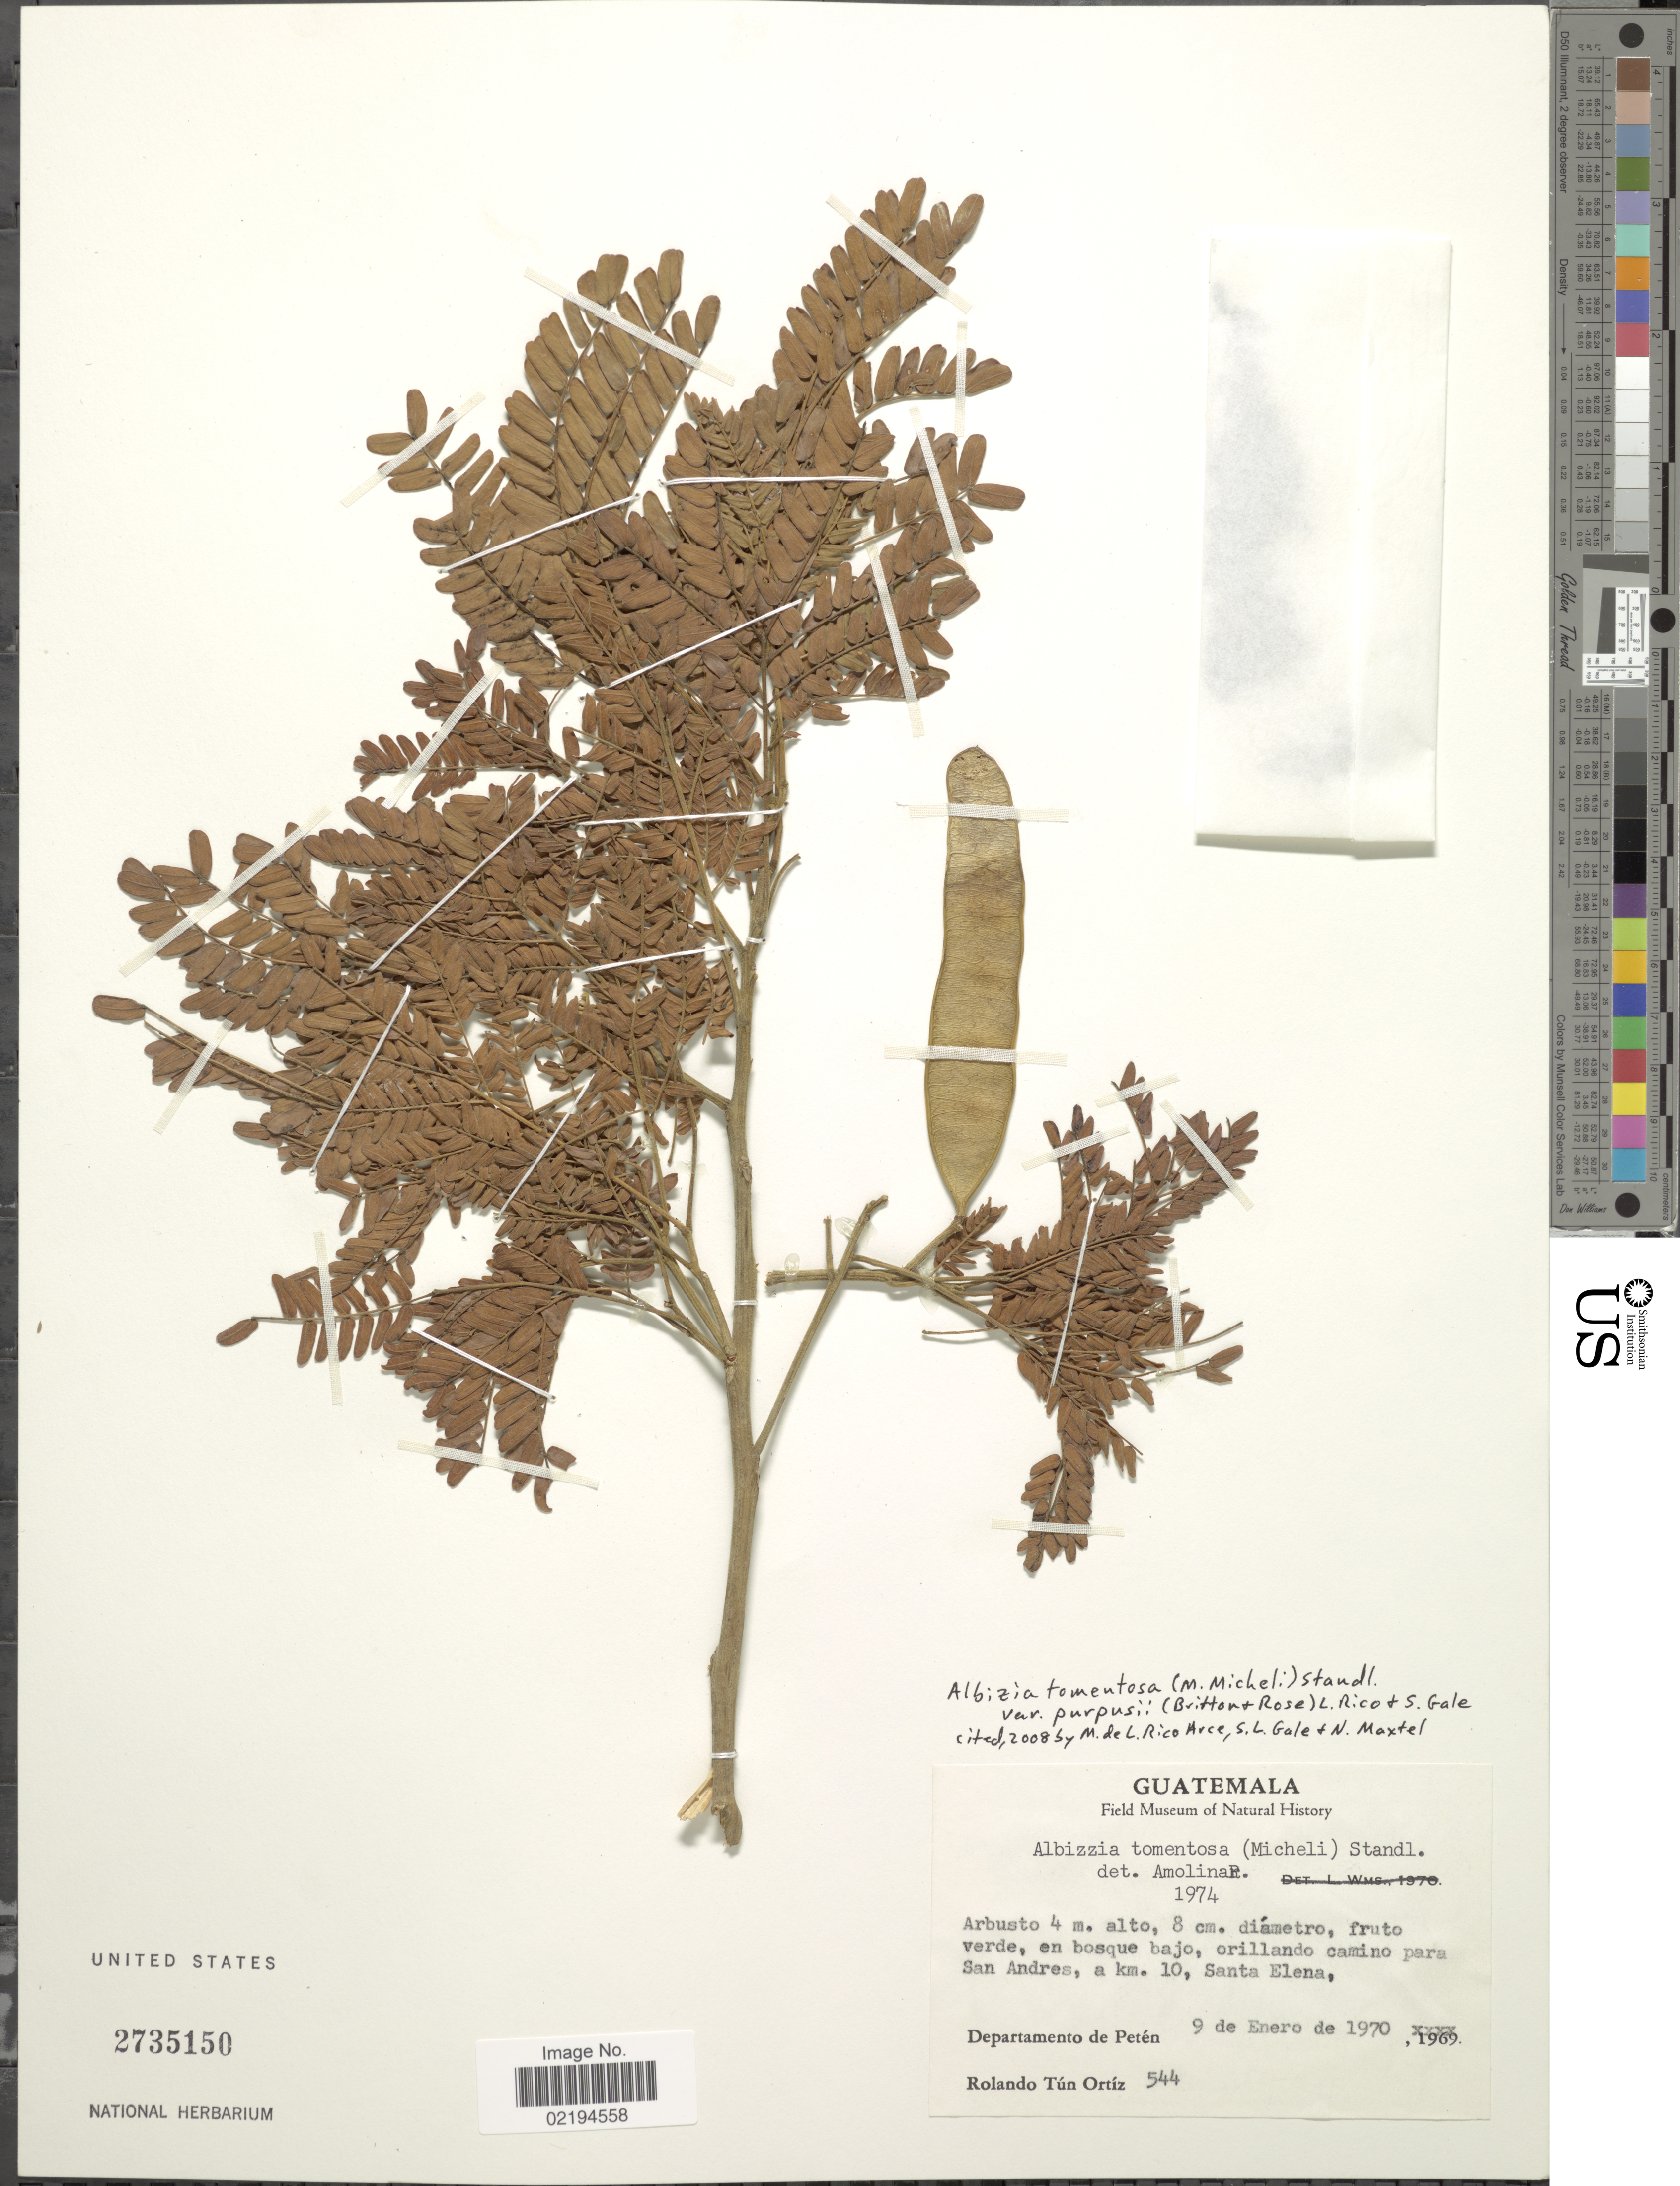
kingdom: Plantae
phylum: Tracheophyta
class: Magnoliopsida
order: Fabales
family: Fabaceae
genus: Pseudalbizzia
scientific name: Pseudalbizzia tomentosa var. purpusii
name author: (Britton & Rose) Koenen & Duno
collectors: R. T. Ortíz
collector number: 544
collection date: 1970-01-09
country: Guatemala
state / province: El Petén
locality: San Andres, a km. 10, Santa Elena.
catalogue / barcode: US 2735150